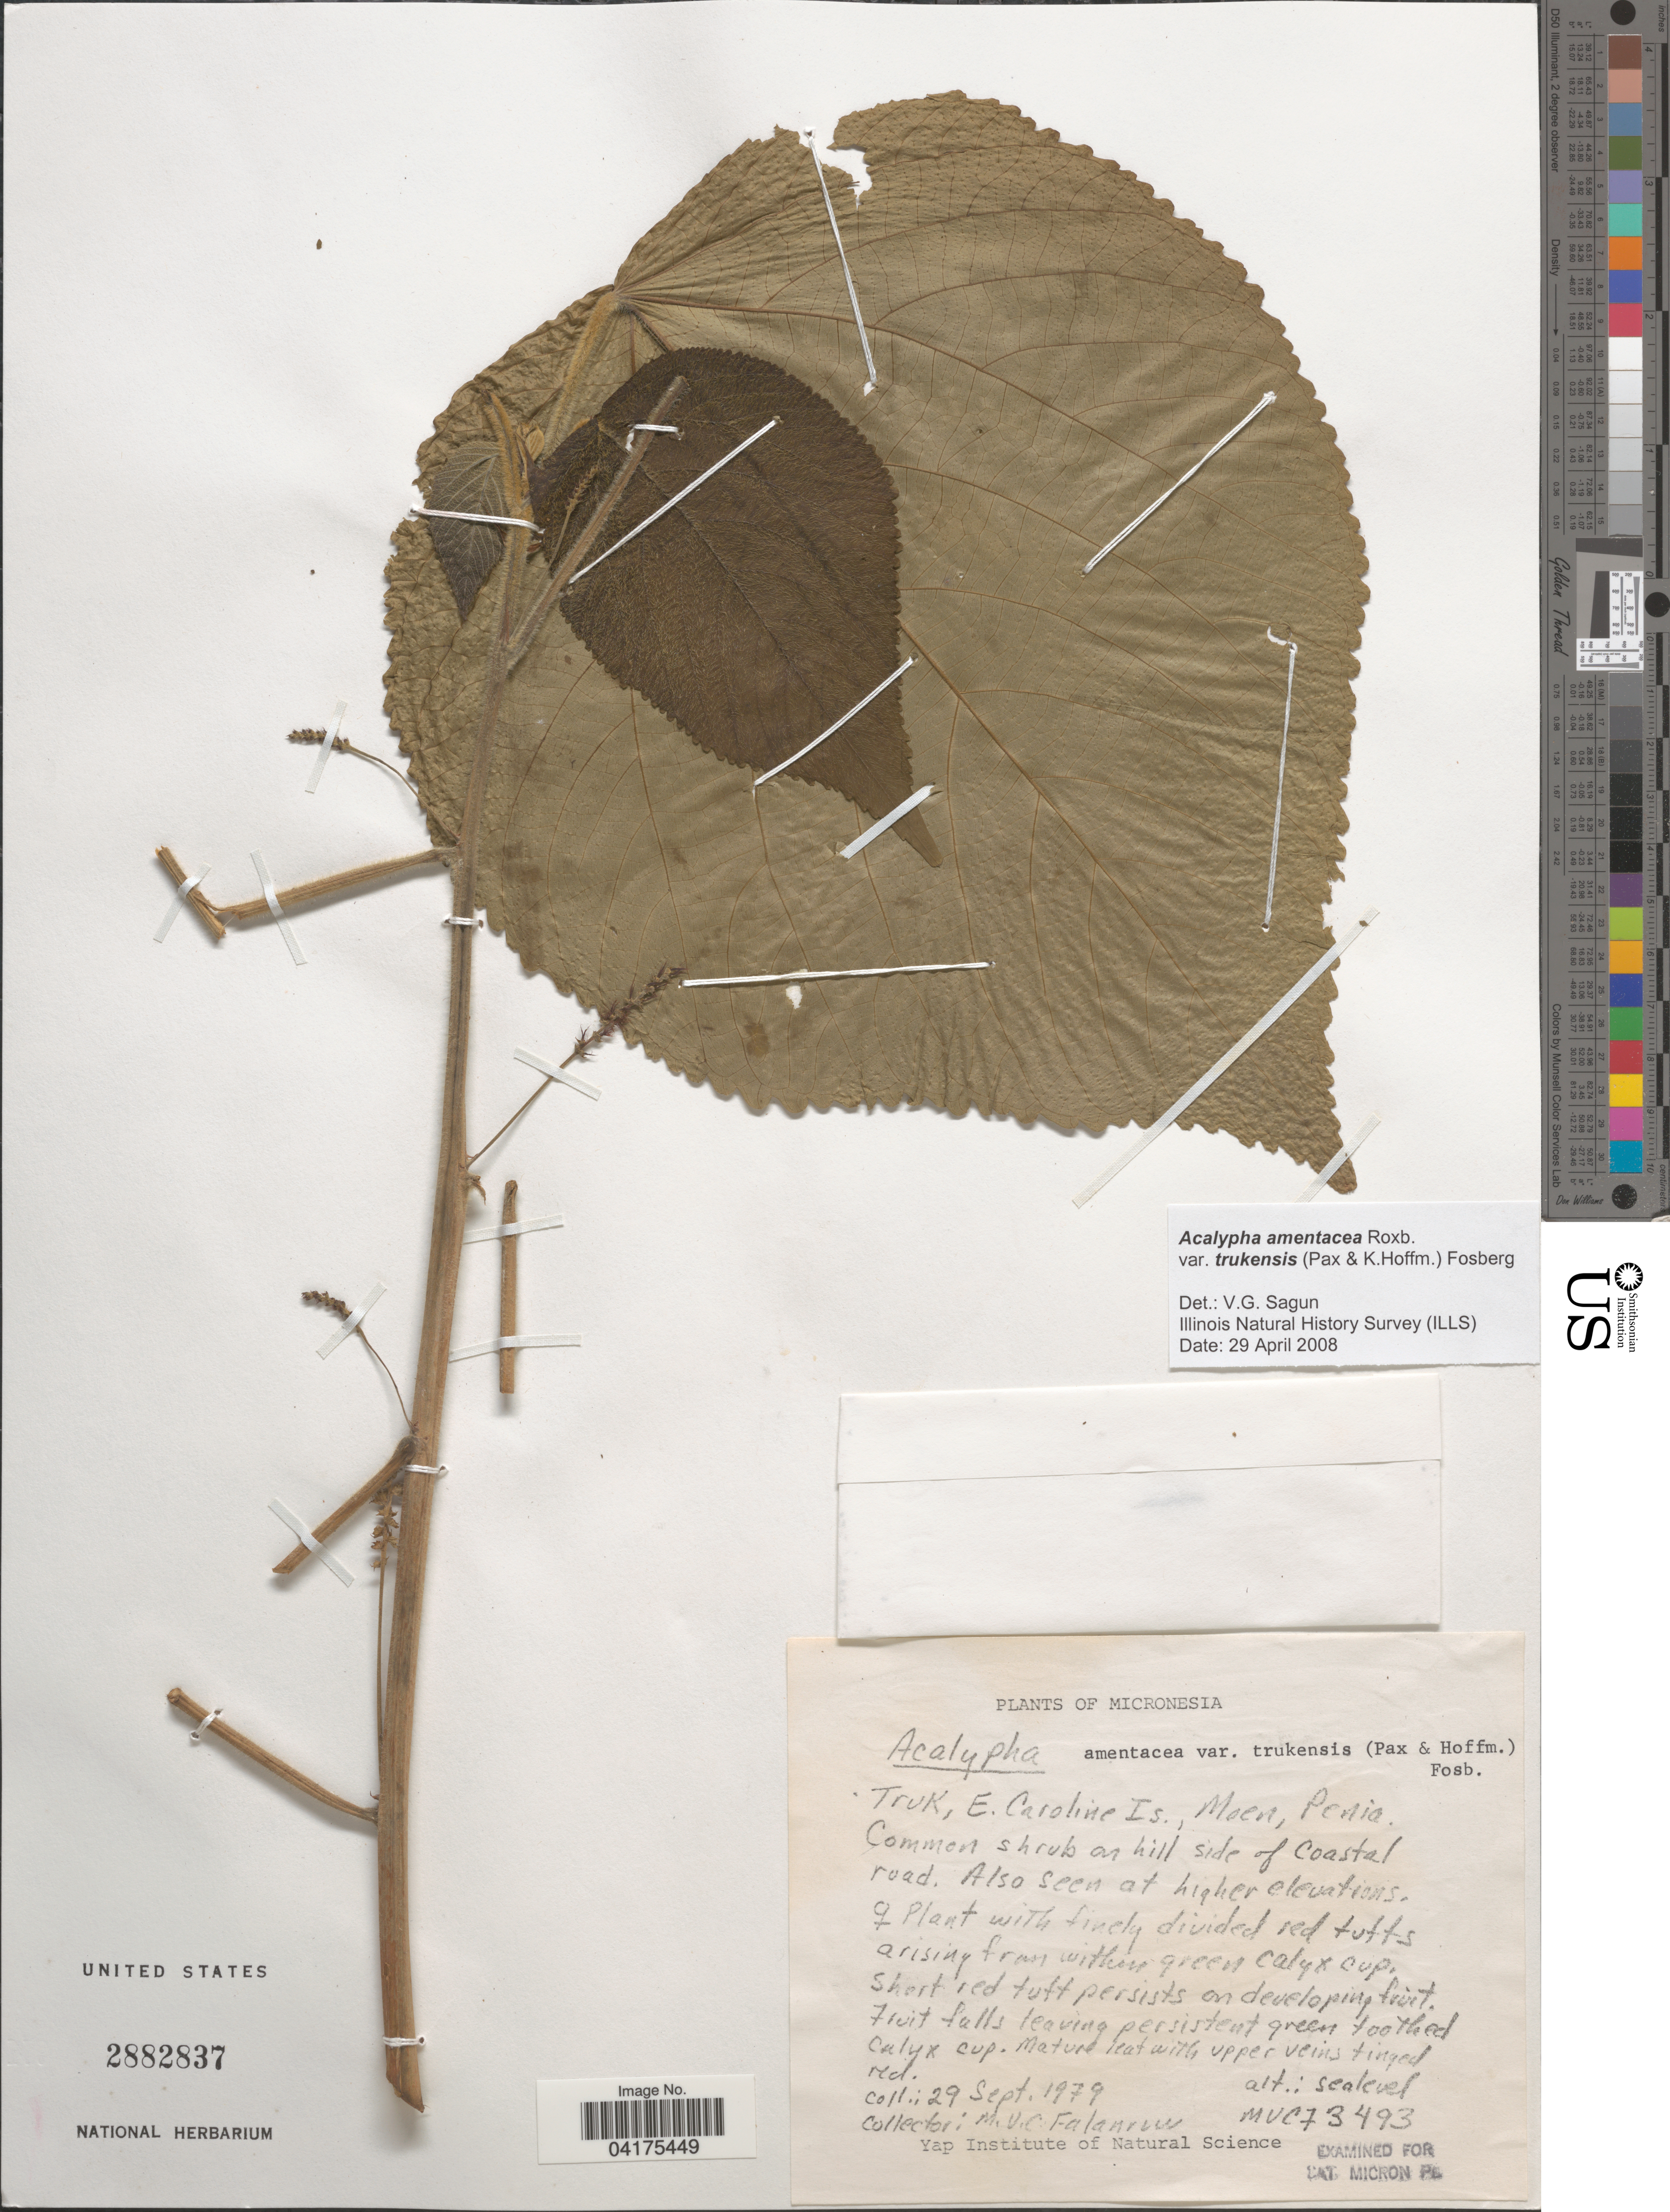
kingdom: Plantae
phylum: Tracheophyta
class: Magnoliopsida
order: Malpighiales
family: Euphorbiaceae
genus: Acalypha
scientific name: Acalypha amentacea var. trukensis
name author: (Pax & Hoffm.) Fosberg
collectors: M. Falanruw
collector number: muc73493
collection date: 1979-09-29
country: Micronesia, Federated States of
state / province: Truk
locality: Micronesia. E. Caroline Is., Moen, Penia. Common shrub on hill side of coastal road.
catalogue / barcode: US 2882837